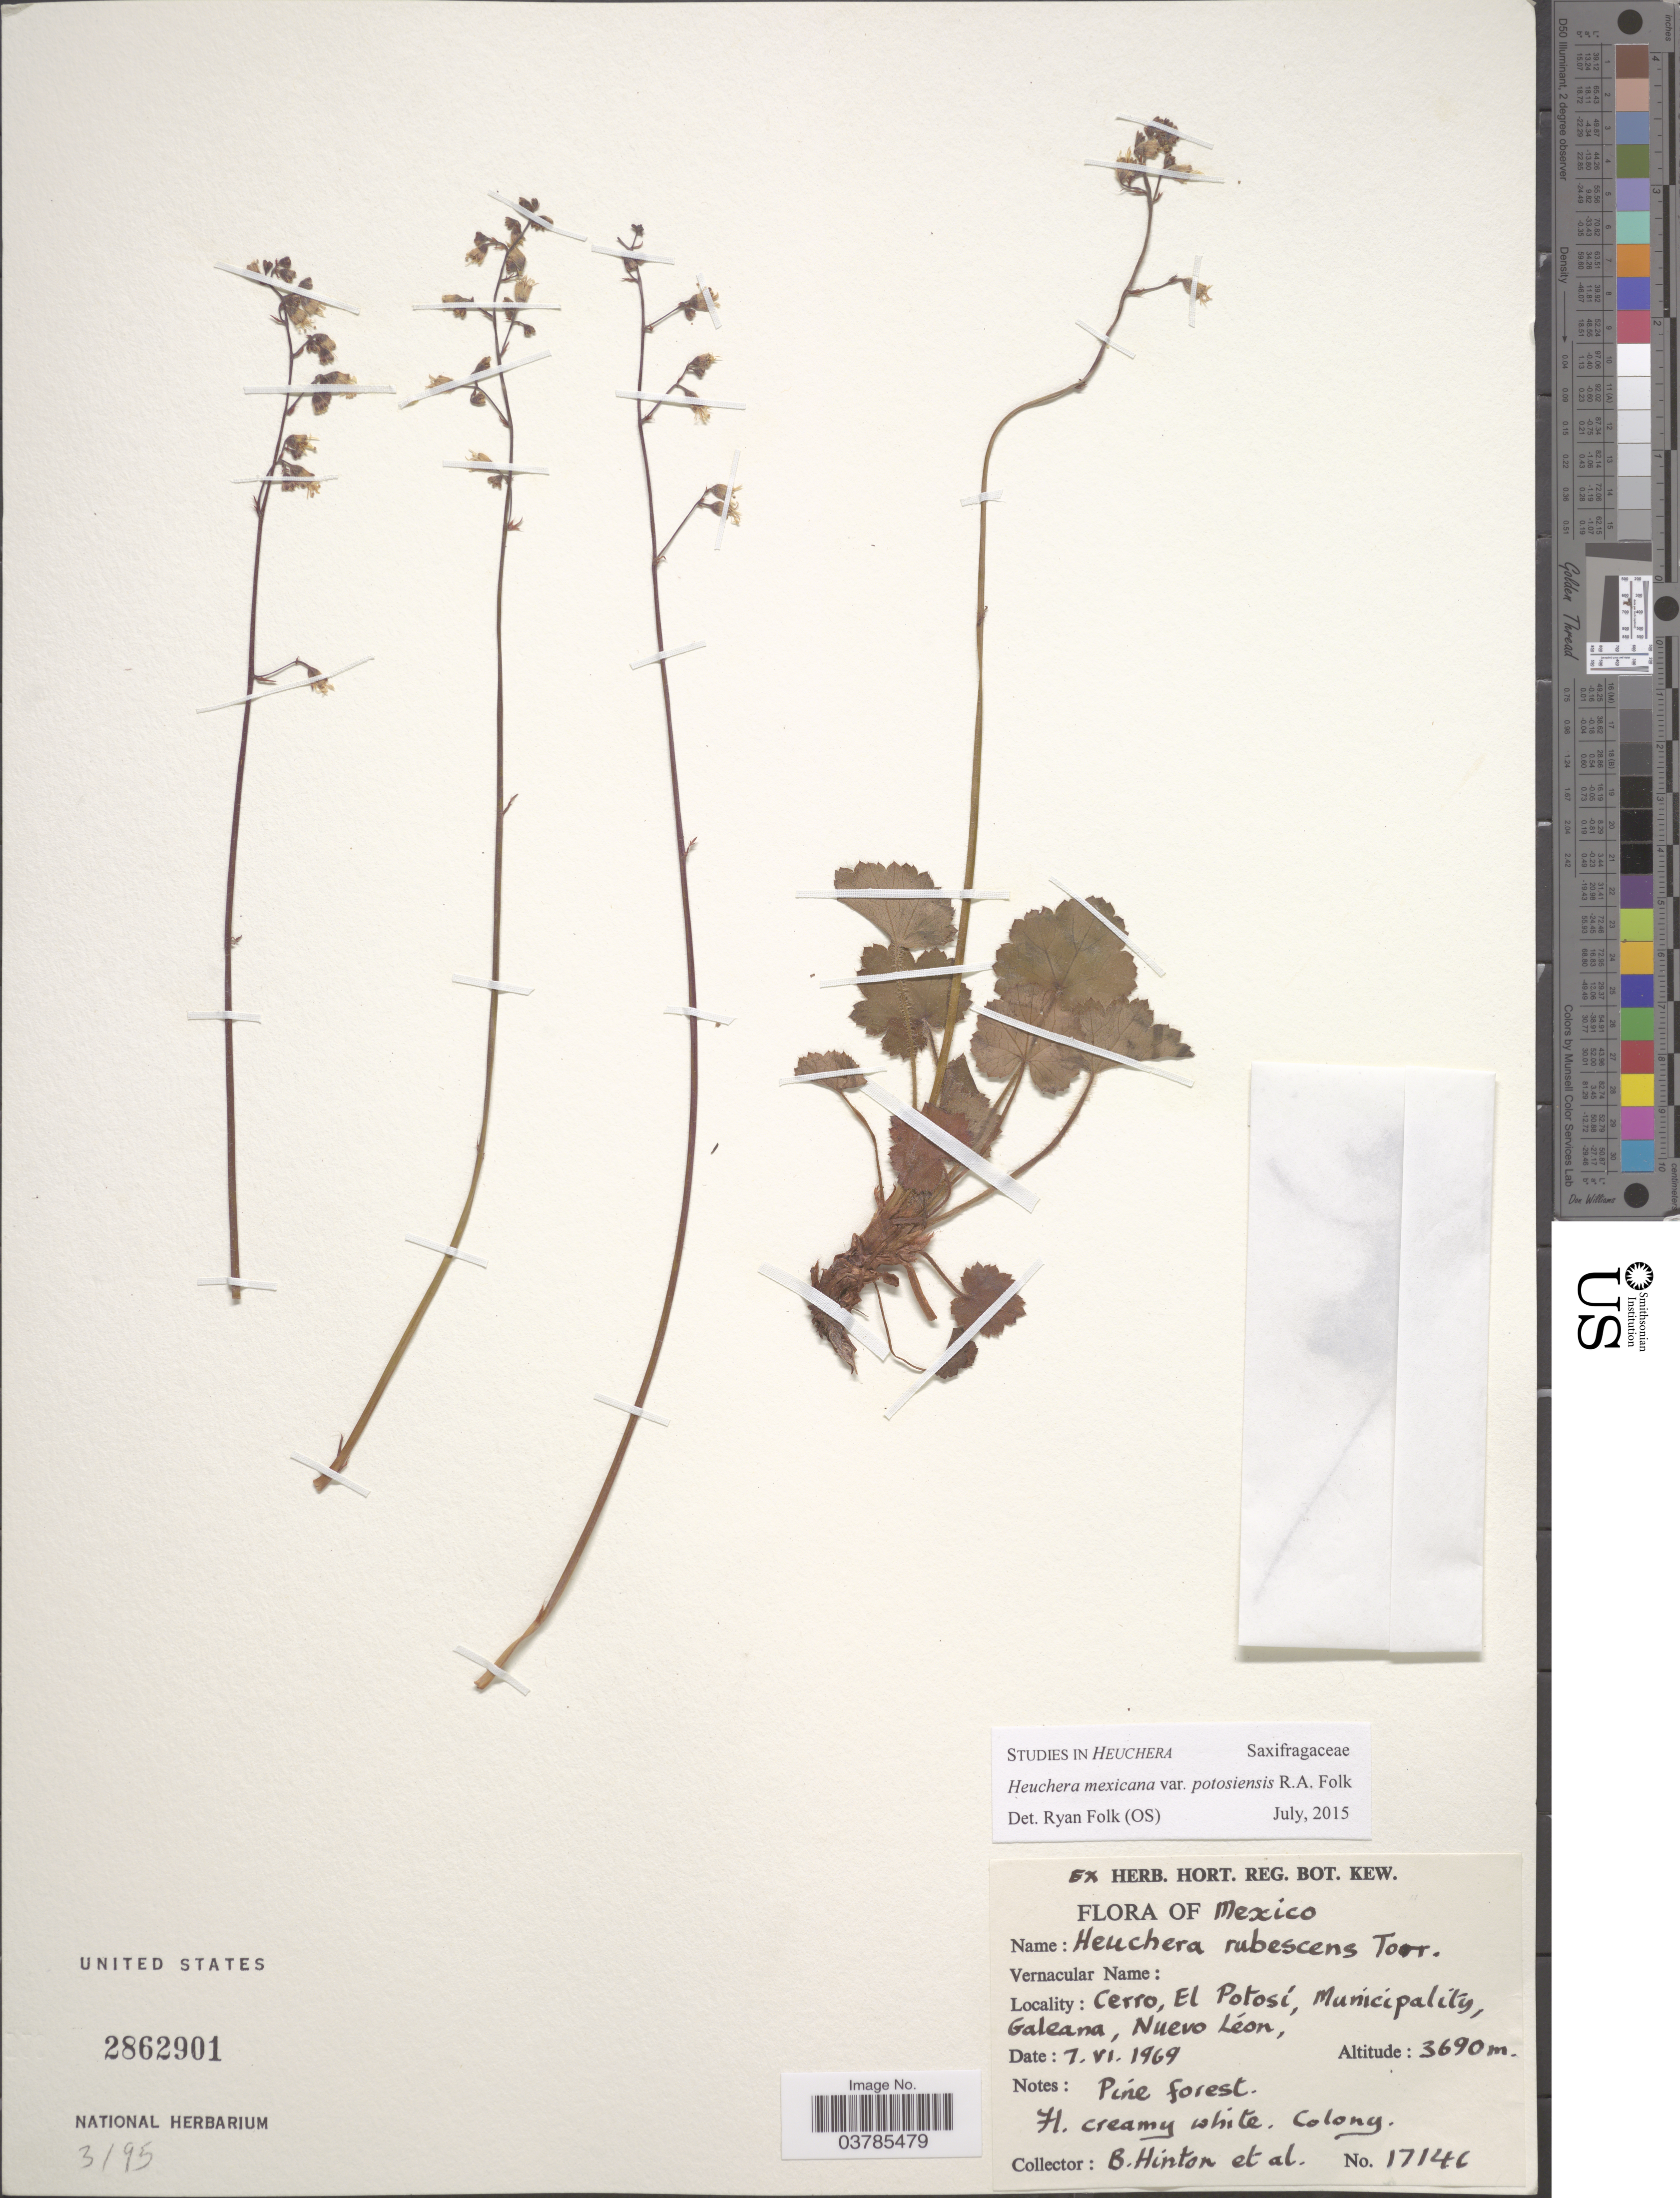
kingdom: Plantae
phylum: Tracheophyta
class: Magnoliopsida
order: Saxifragales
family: Saxifragaceae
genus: Heuchera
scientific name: Heuchera mexicana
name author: W. Schaffn. ex Rydb.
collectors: B. Hinton & et al.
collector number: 17146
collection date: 1969-06-07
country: Mexico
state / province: Nuevo León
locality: Cerro, El Potosí, Municipality, Galeana.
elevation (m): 3690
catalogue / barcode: US 2862901